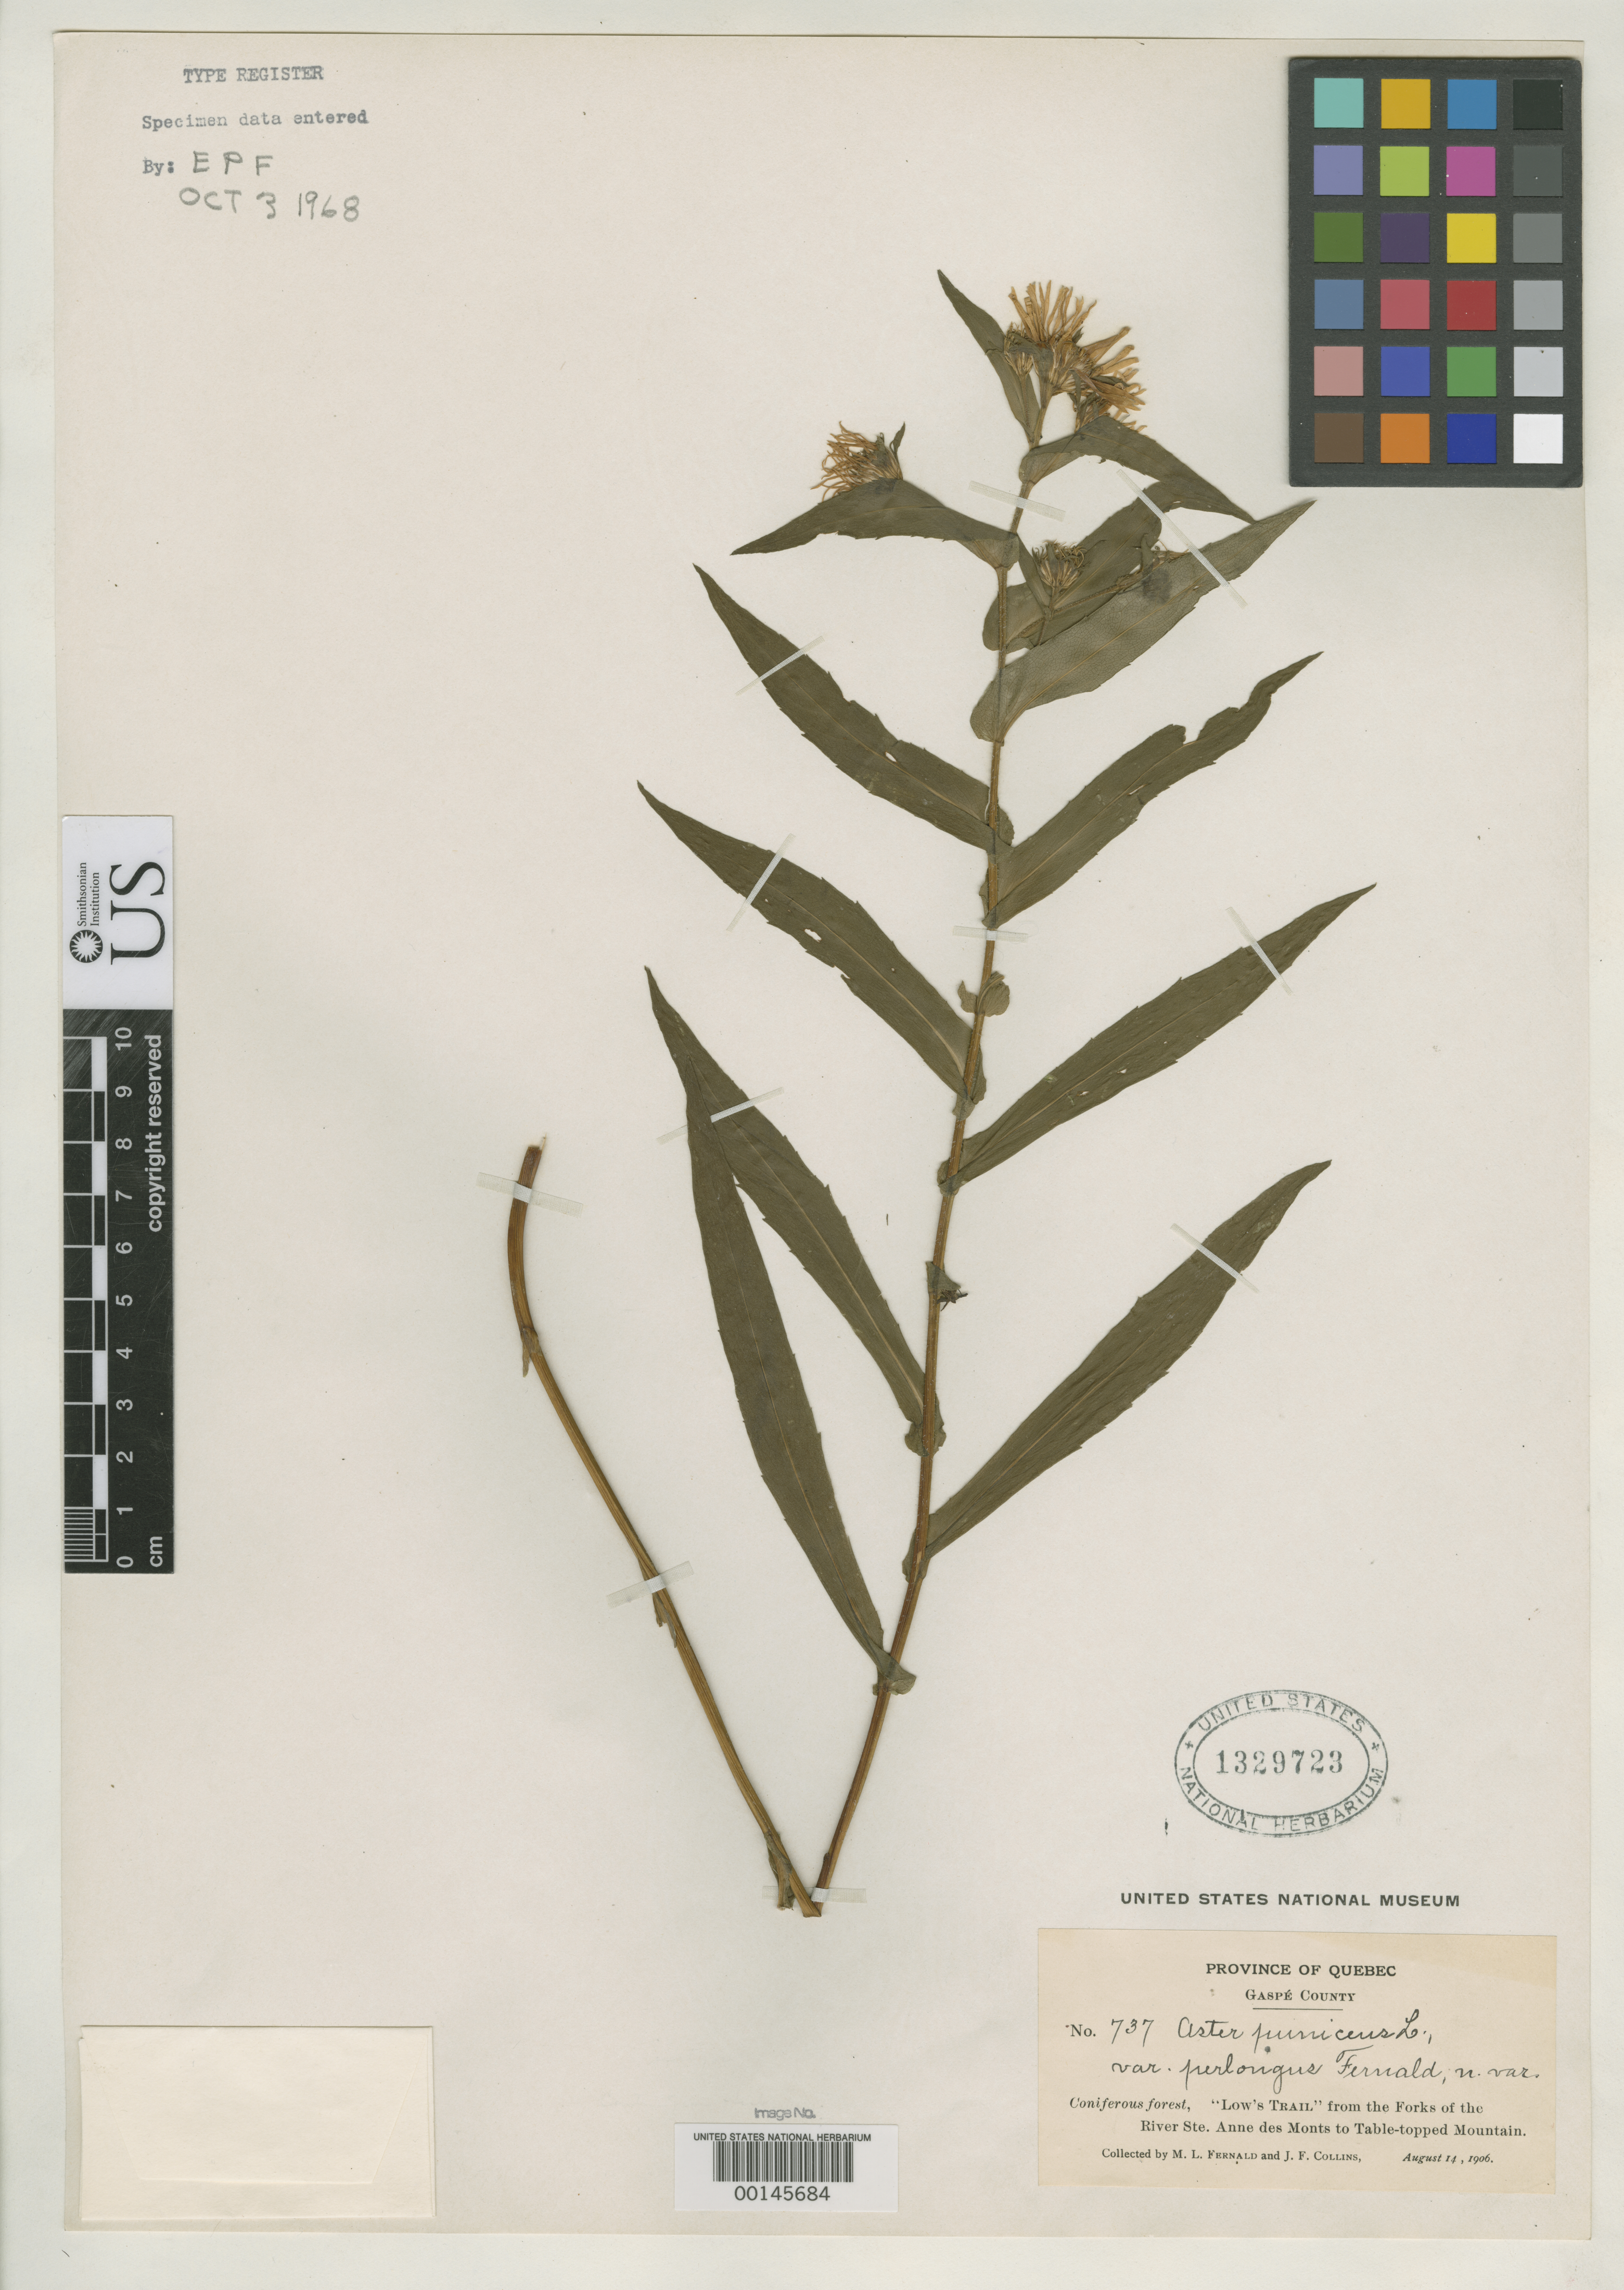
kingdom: Plantae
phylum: Tracheophyta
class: Magnoliopsida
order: Asterales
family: Asteraceae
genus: Aster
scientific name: Aster puniceus var. perlongus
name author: Fernald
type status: Isotype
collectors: J. Collins & M. L. Fernald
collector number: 737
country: Canada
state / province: Quebec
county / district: Gaspe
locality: R. Ste. Anne.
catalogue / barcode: US 1329723